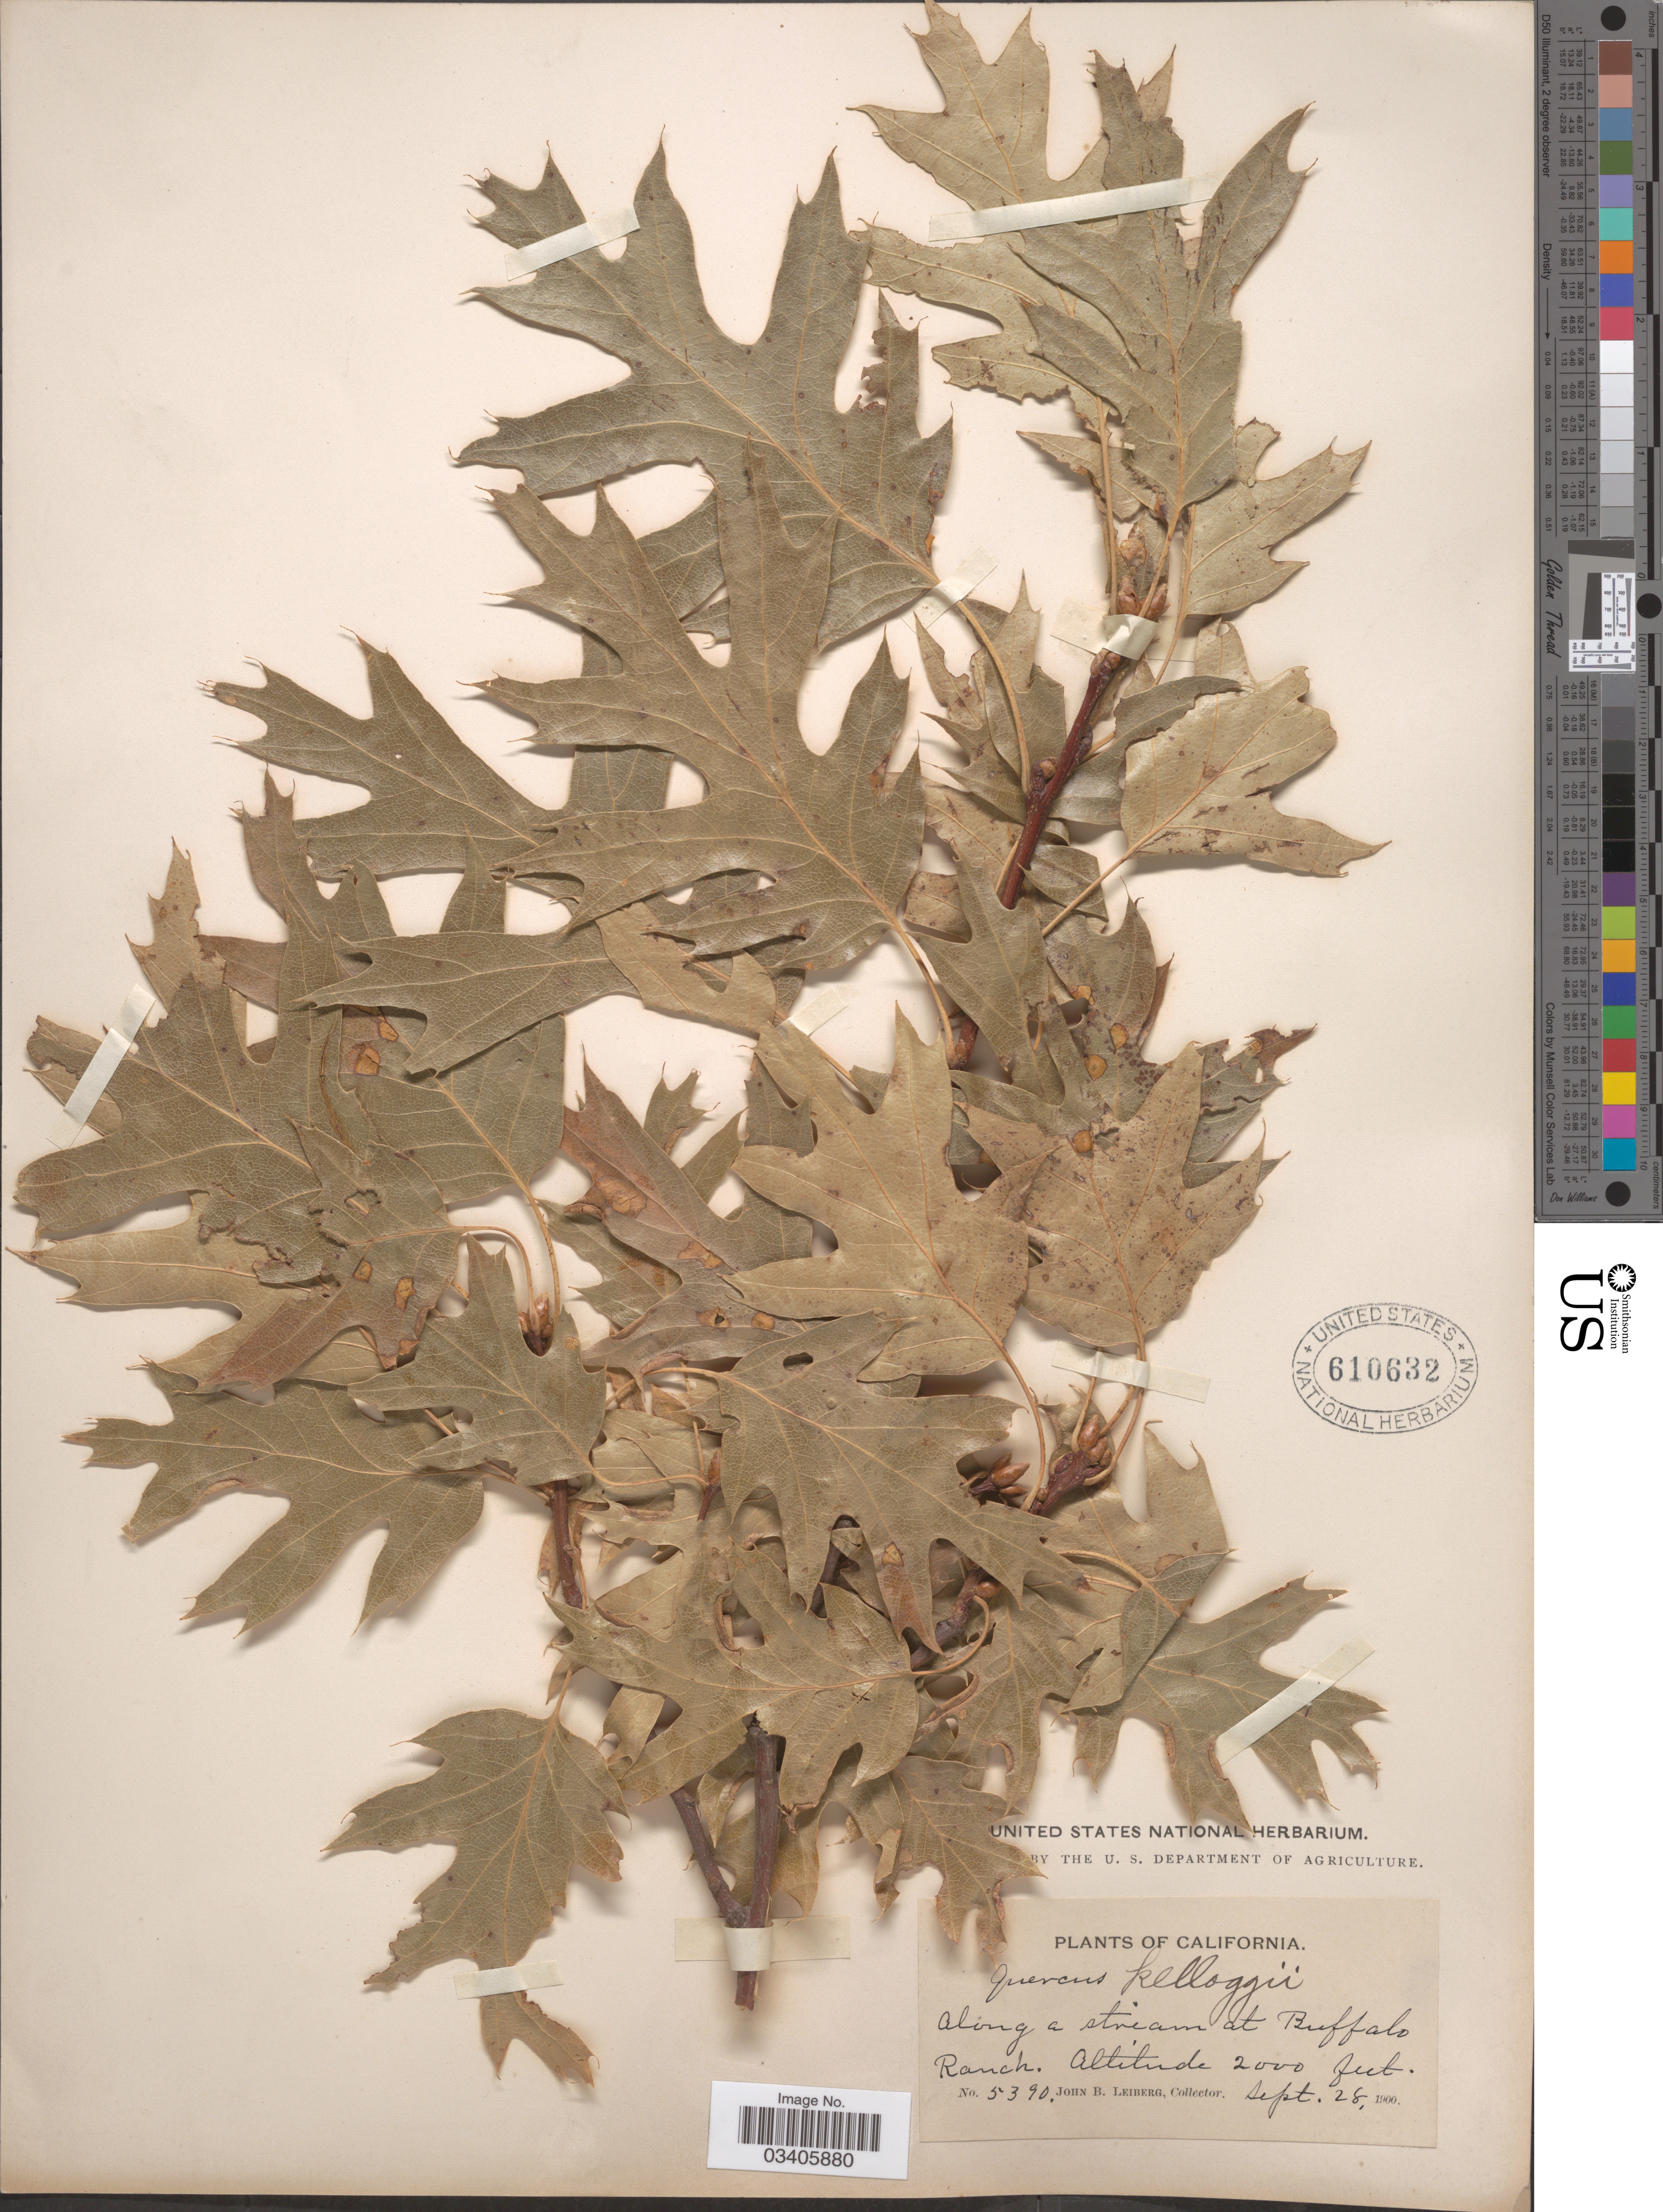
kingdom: Plantae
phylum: Tracheophyta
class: Magnoliopsida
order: Fagales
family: Fagaceae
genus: Quercus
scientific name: Quercus kelloggii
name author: Newb.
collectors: J. B. Leiberg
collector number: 5390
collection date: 1900-09-28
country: United States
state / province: California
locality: Along a stream at Buffalo Ranch.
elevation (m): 610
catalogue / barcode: US 610632